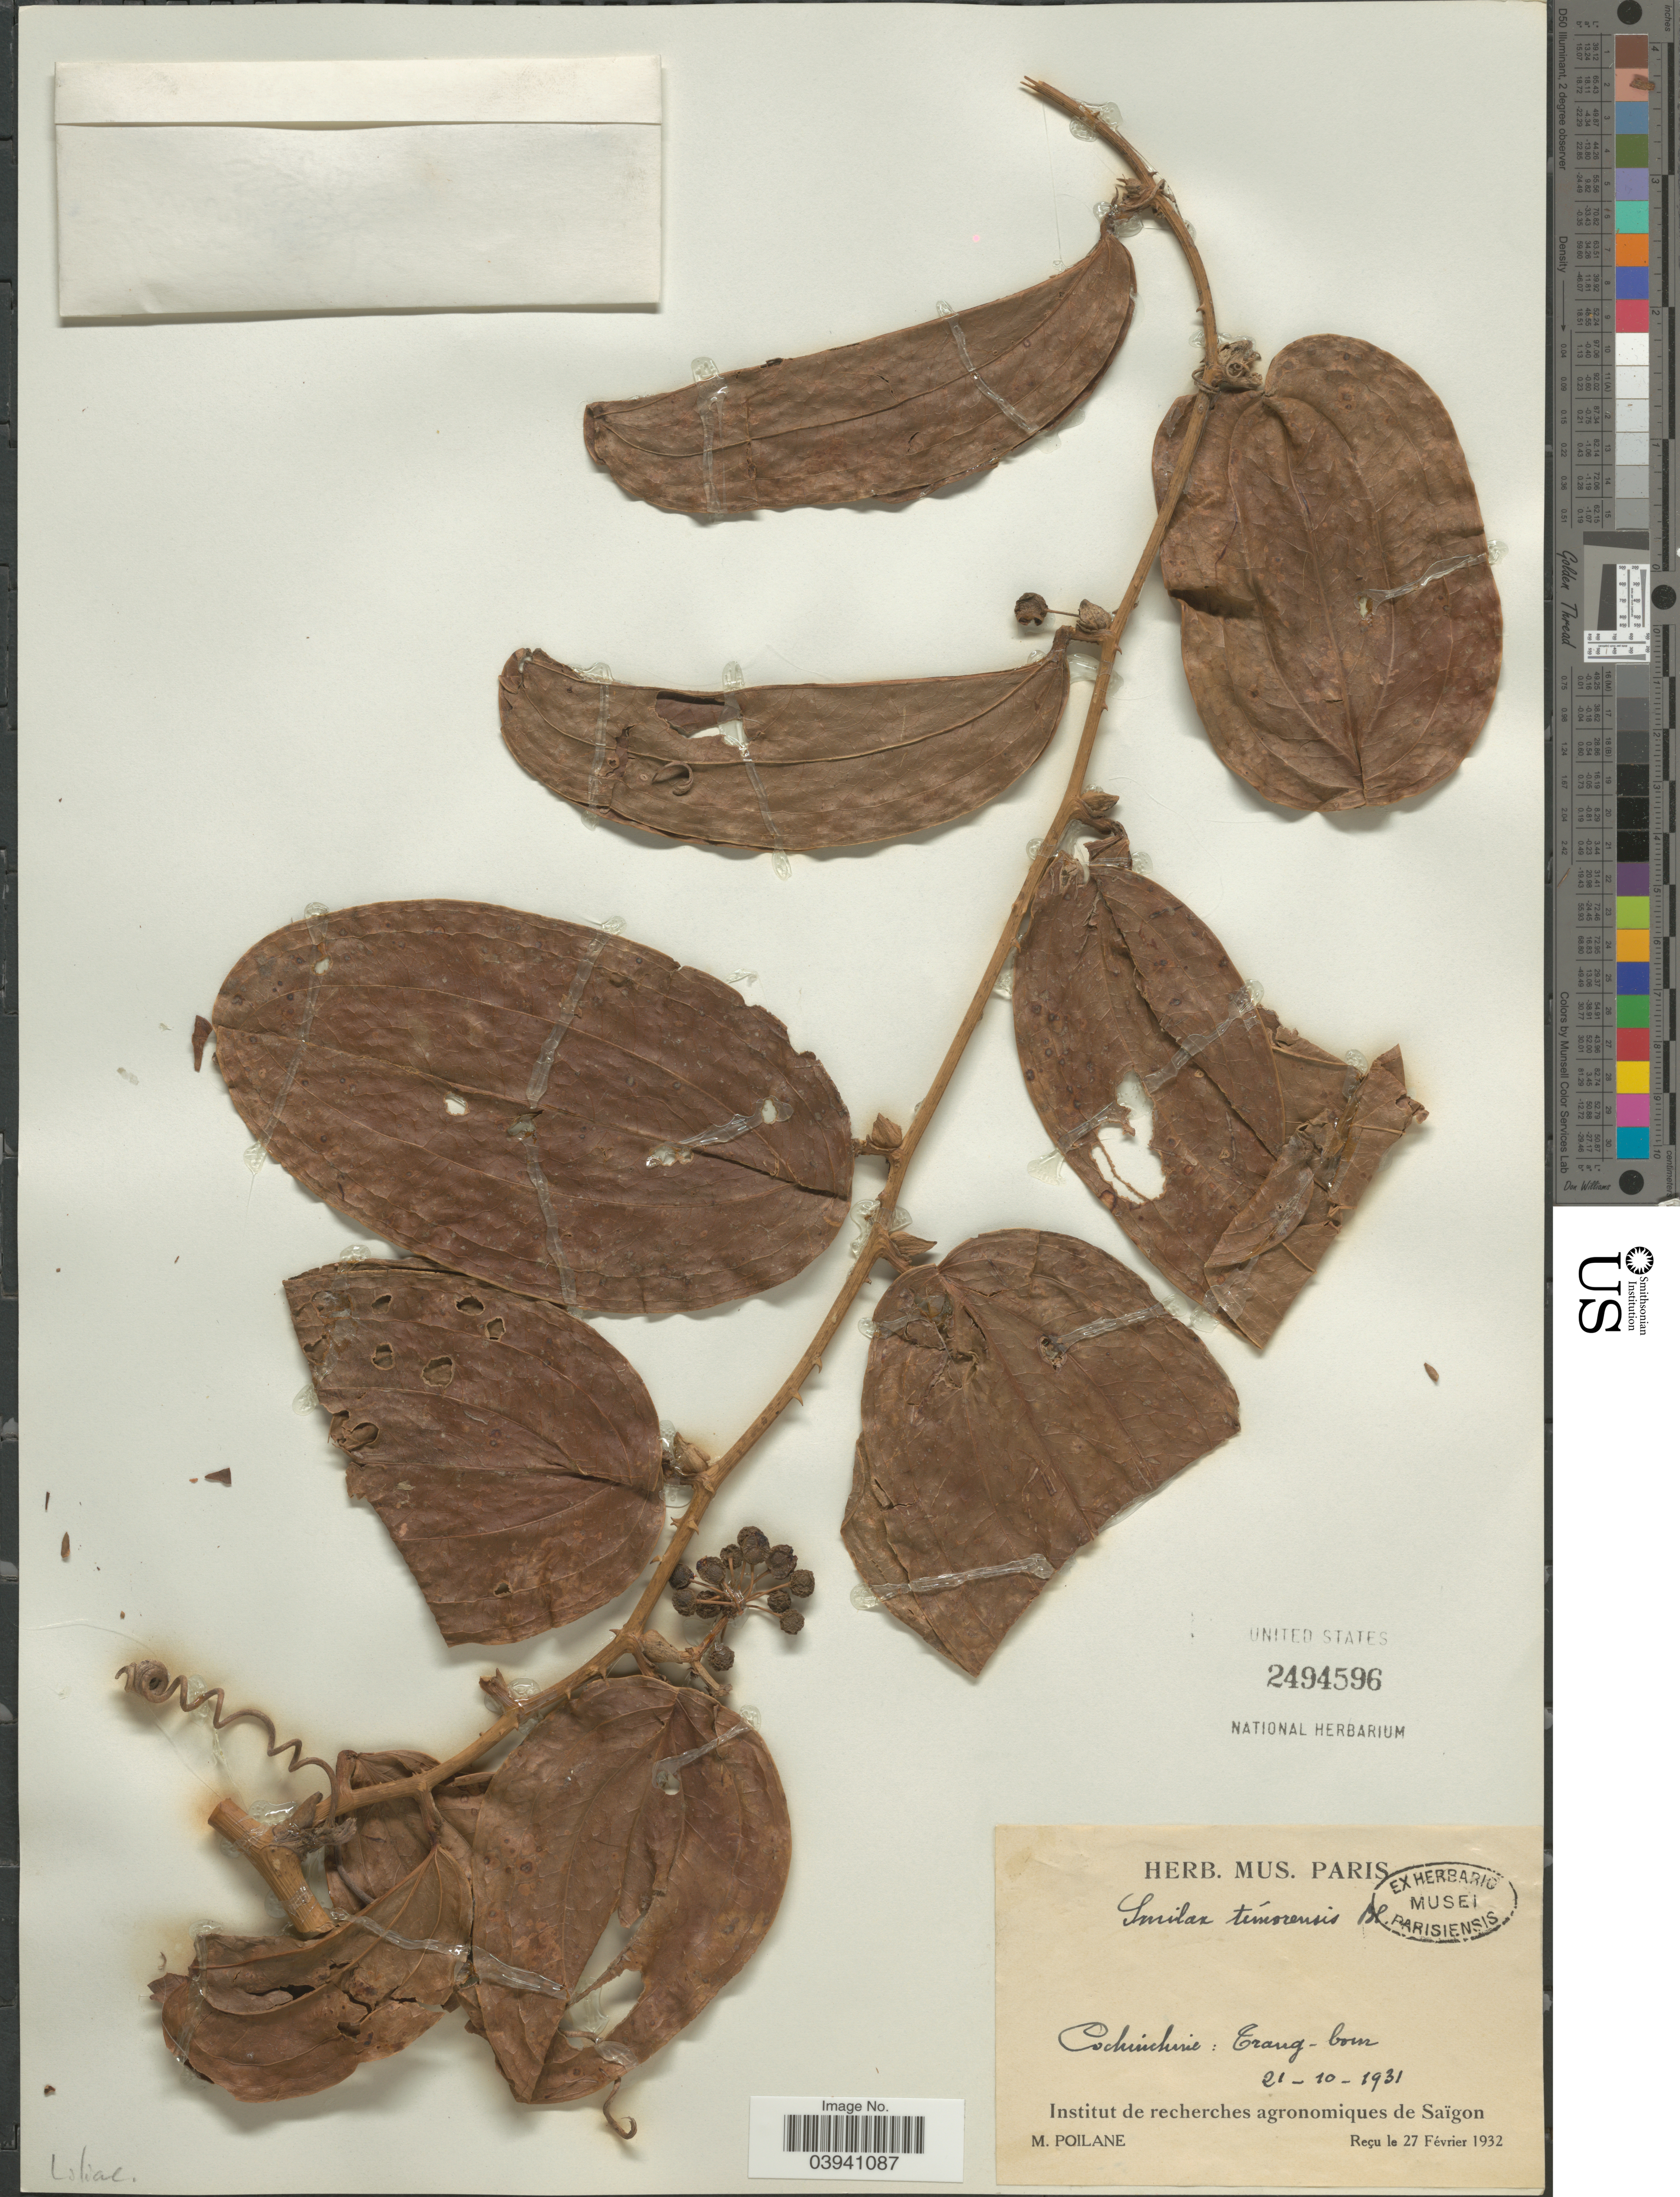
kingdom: Plantae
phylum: Tracheophyta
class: Liliopsida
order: Liliales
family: Smilacaceae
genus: Smilax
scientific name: Smilax timorensis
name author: A. DC.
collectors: M. Poilane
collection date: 1931-10-21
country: Vietnam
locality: Cochinchine: Trang-bom.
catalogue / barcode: US 2494596